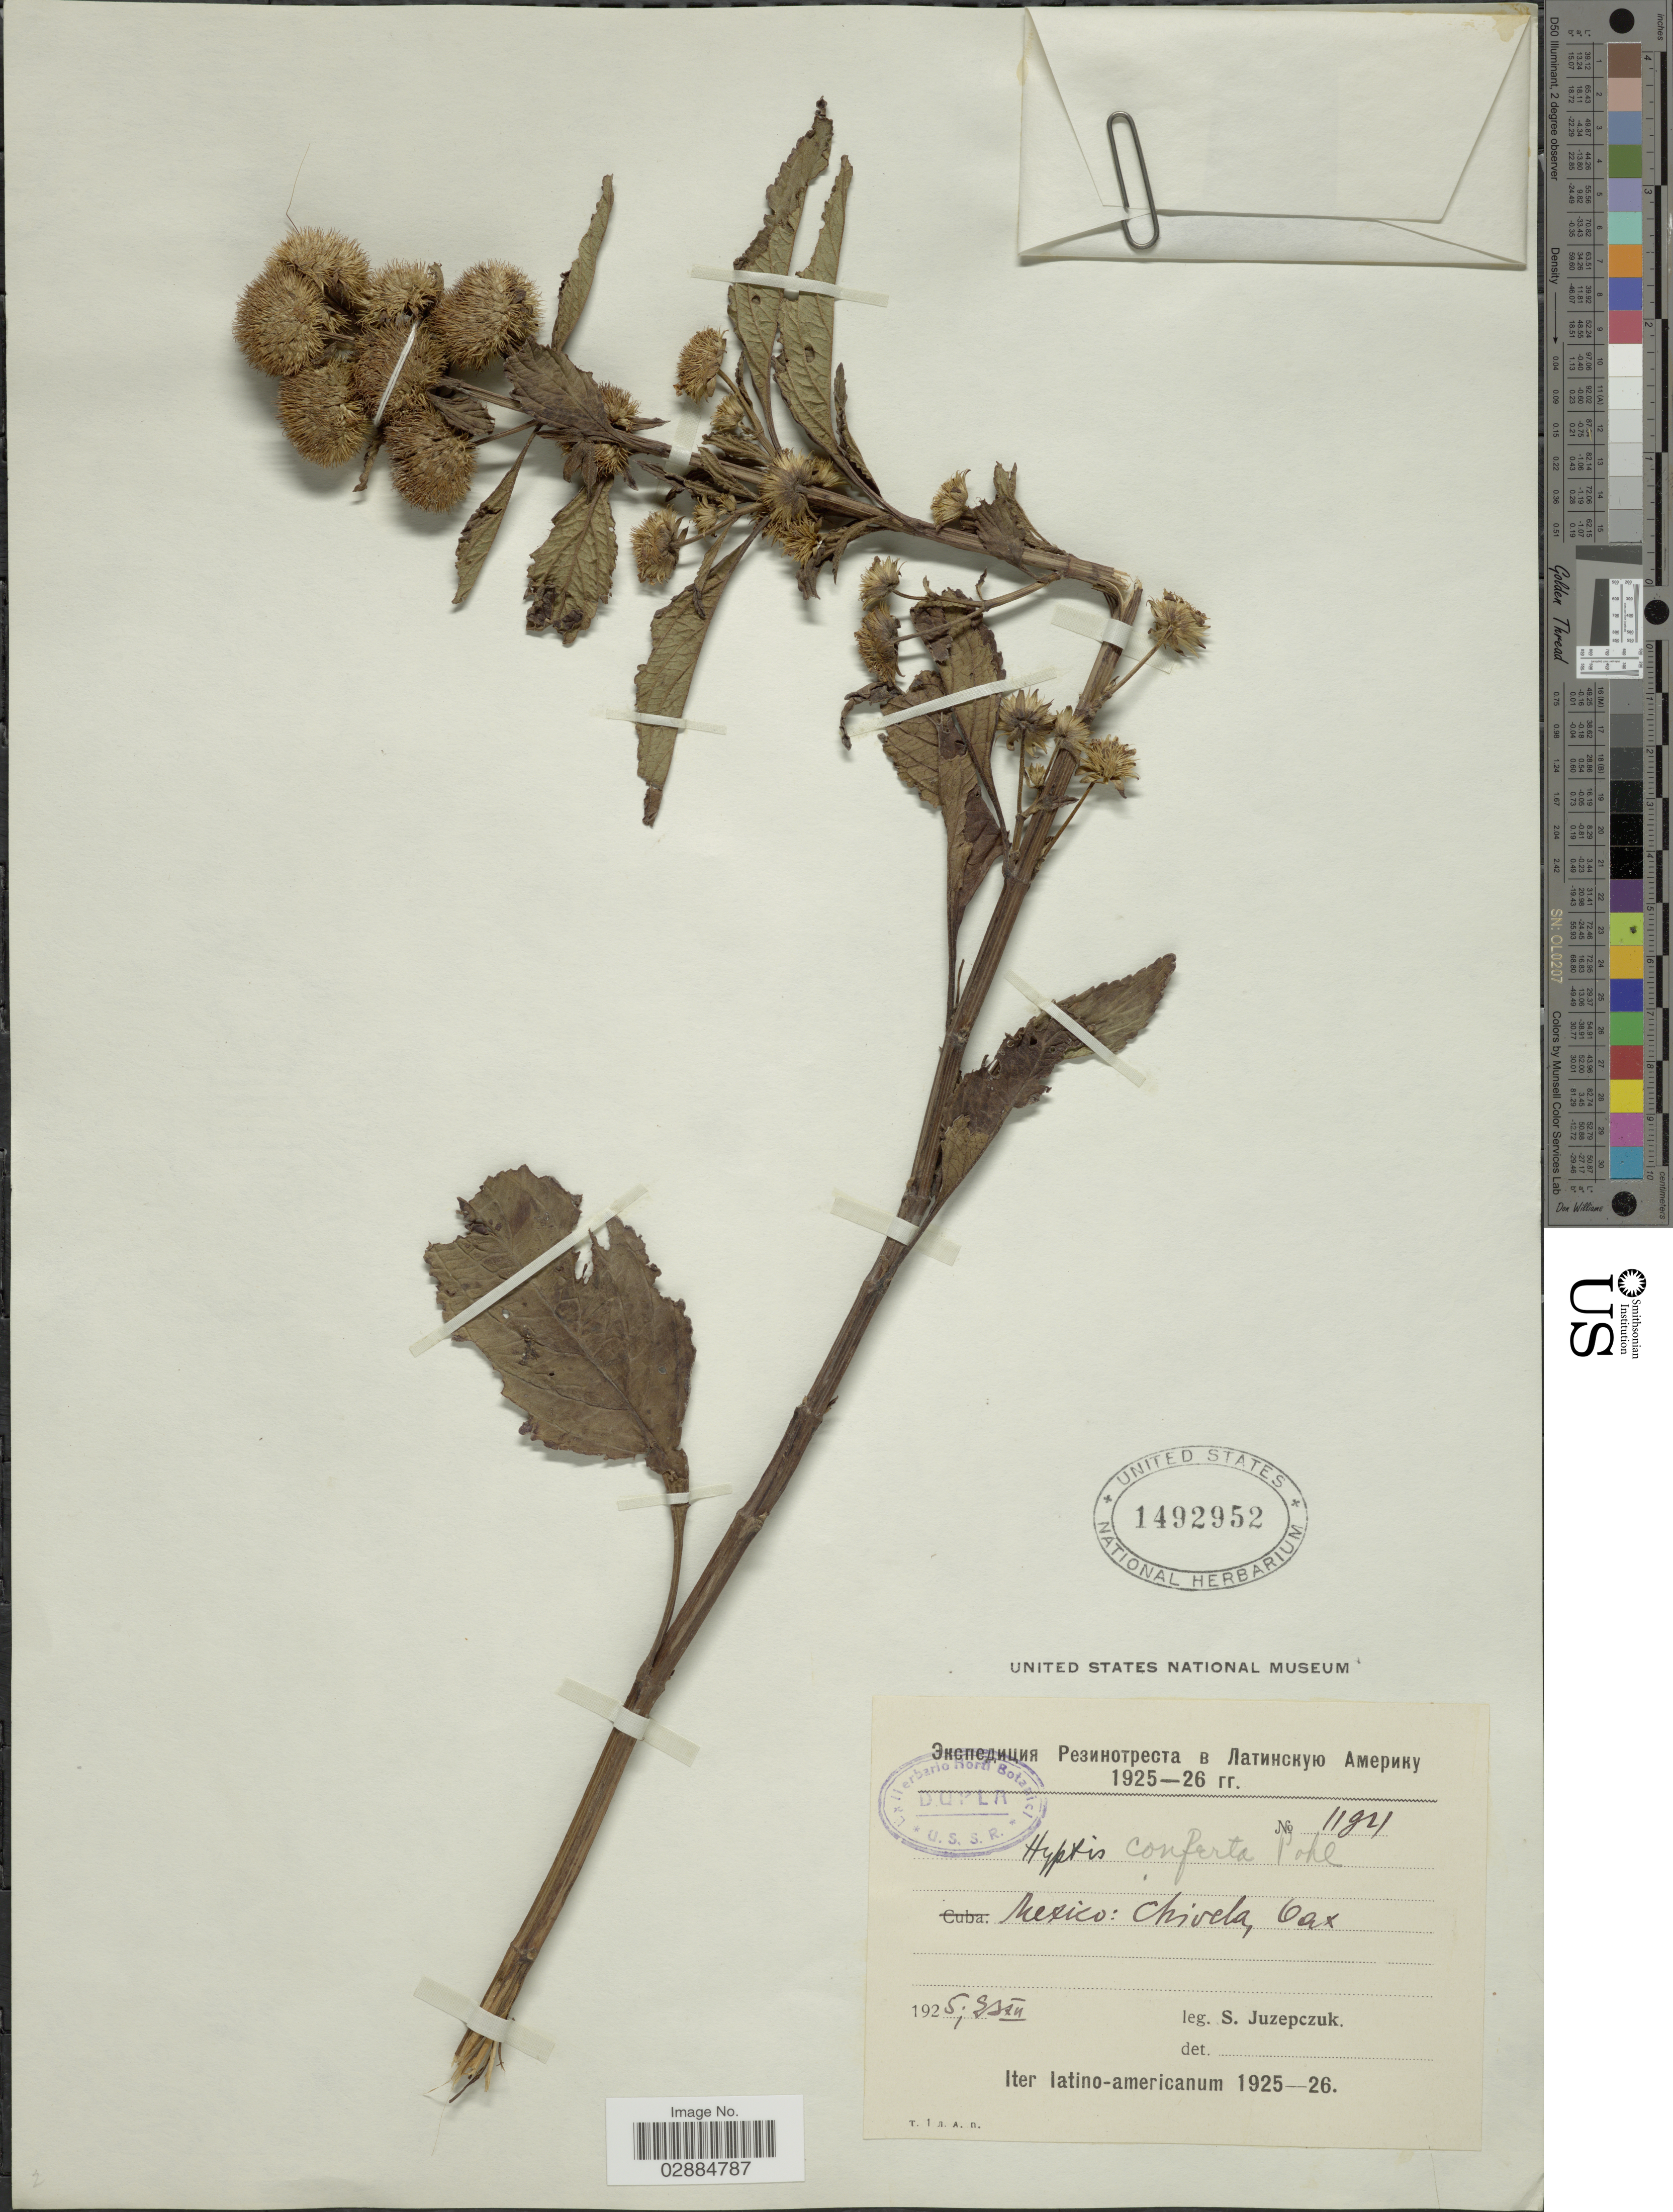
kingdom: Plantae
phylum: Tracheophyta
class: Magnoliopsida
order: Lamiales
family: Lamiaceae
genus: Hyptis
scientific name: Hyptis conferta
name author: Pohl ex Benth.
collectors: S. V. Juzepczuk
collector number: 11921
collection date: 1925-12-23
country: Mexico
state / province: Oaxaca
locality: Chivela.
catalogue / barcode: US 1492952